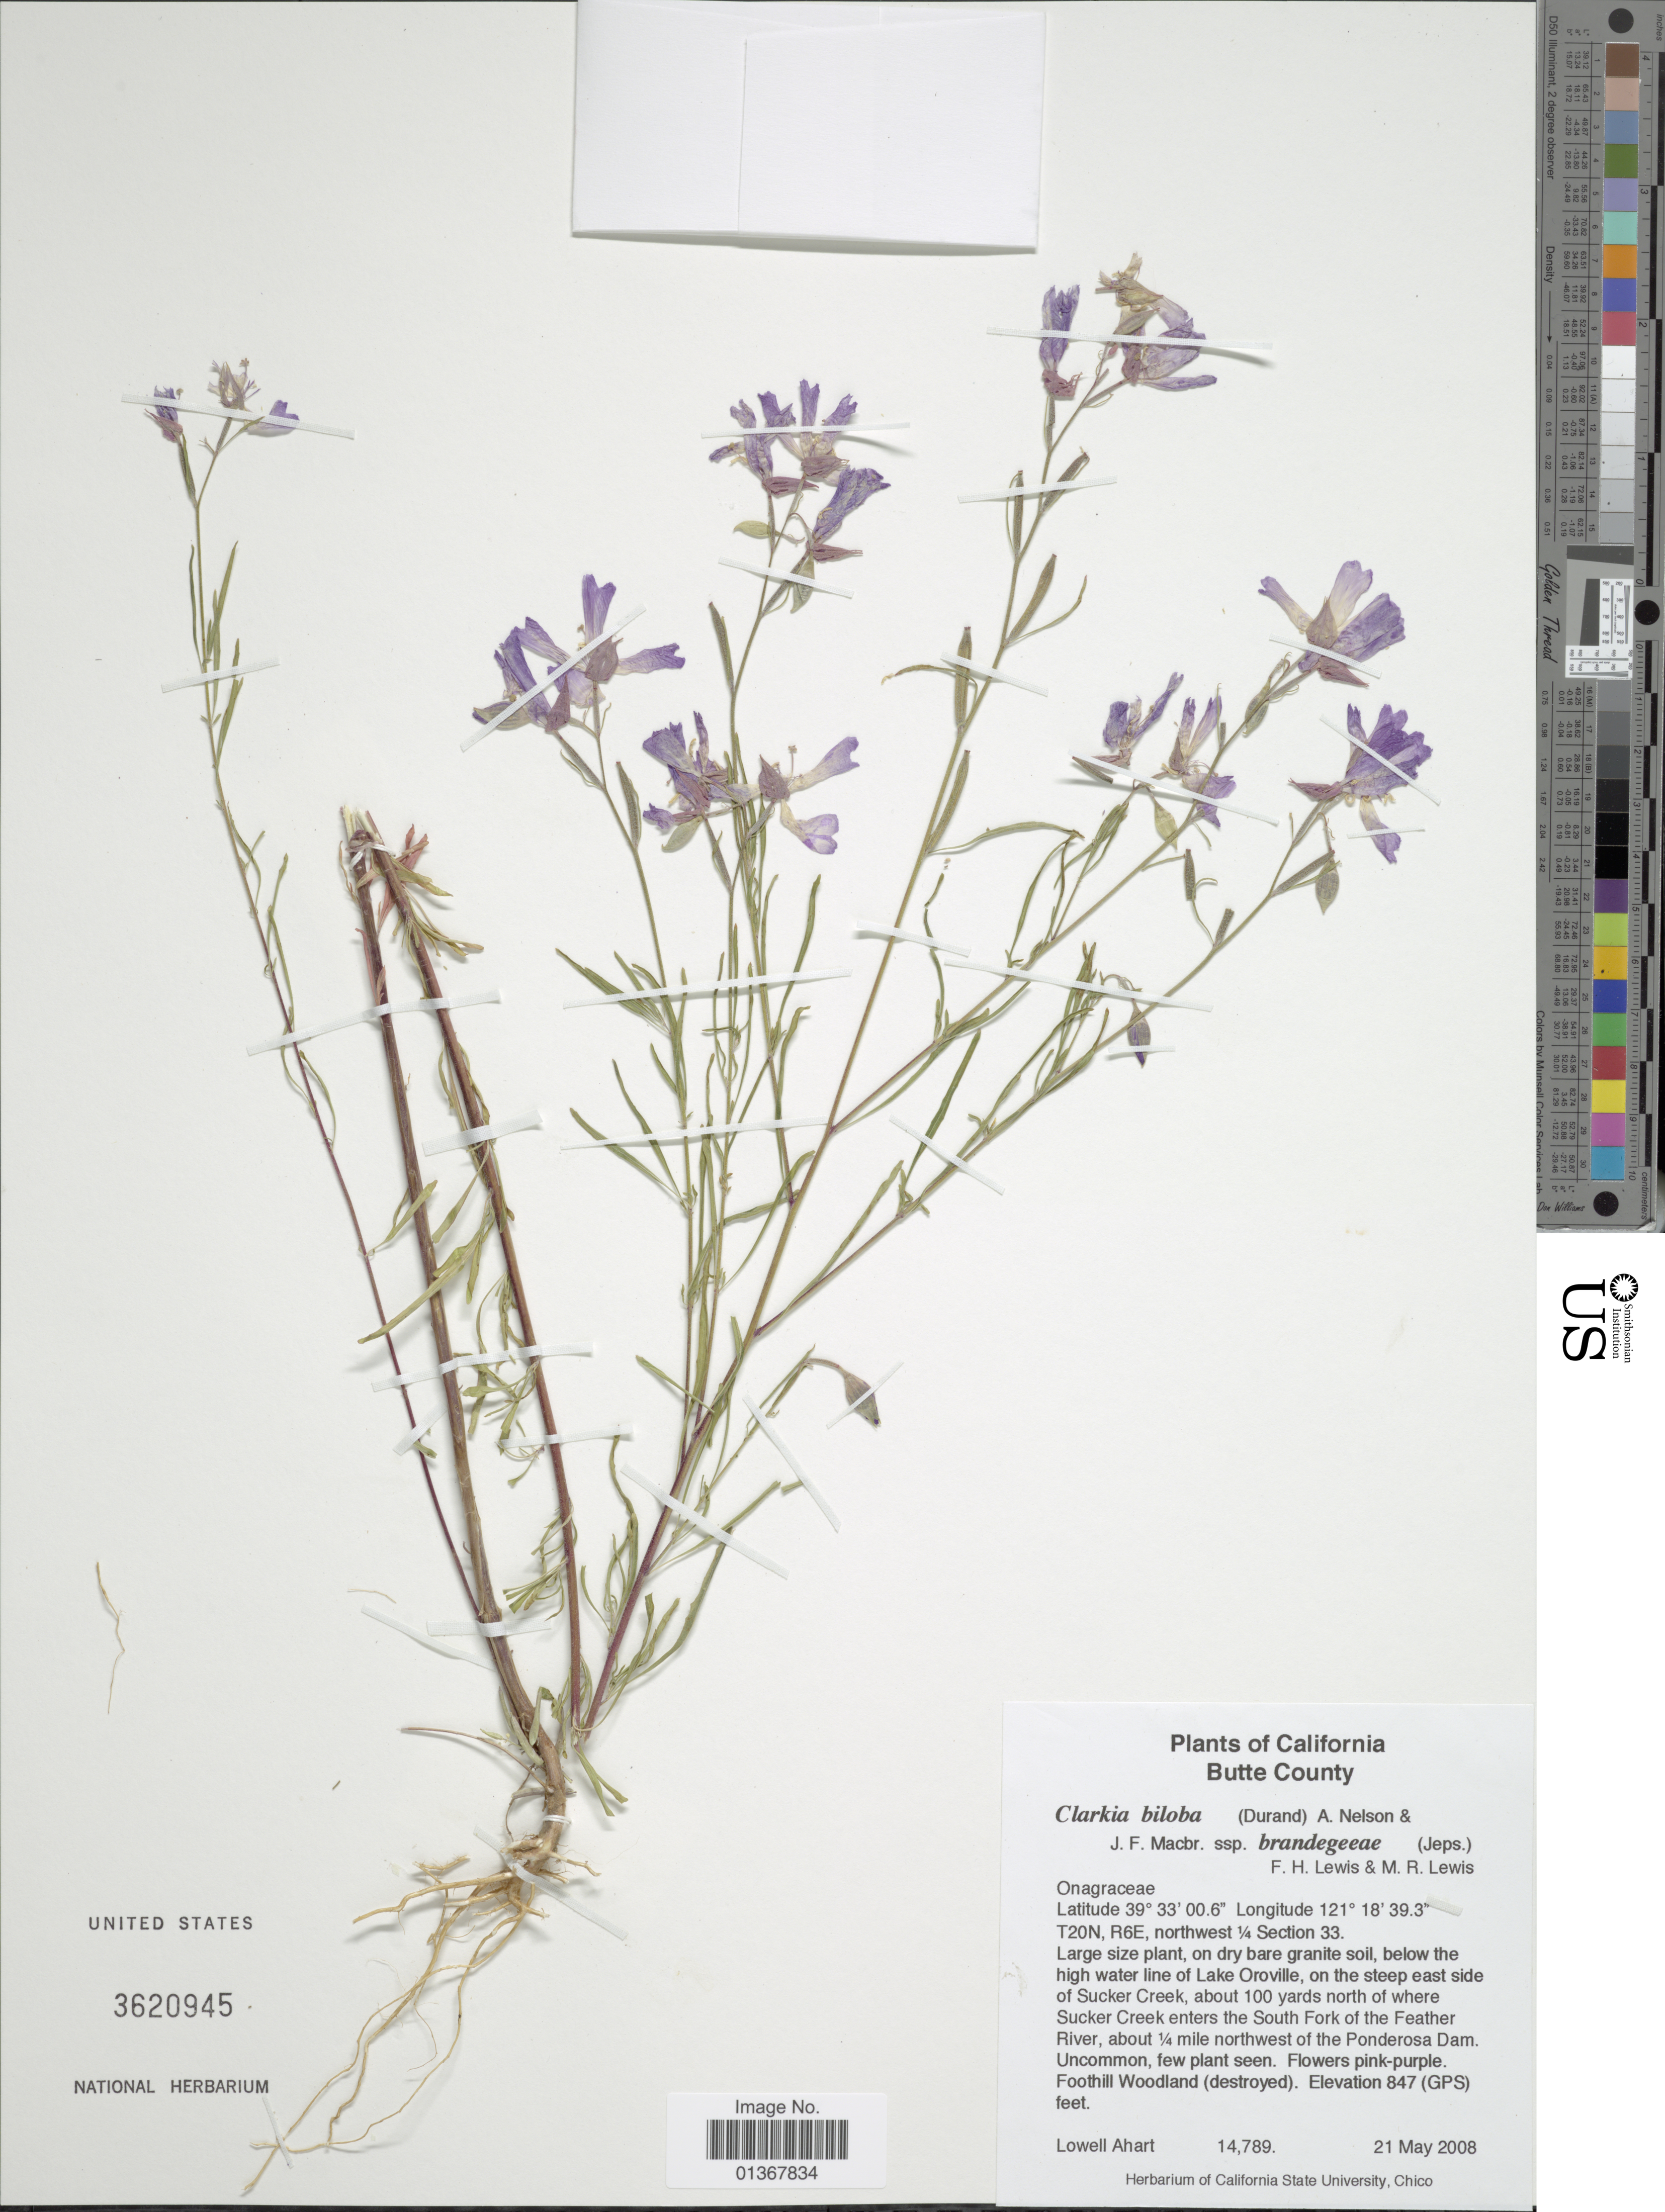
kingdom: Plantae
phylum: Tracheophyta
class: Magnoliopsida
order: Myrtales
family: Onagraceae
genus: Clarkia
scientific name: Clarkia biloba subsp. brandegeae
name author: (Jeps.) F. H. Lewis & M.E. Lewis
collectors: L. Ahart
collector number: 14789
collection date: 2008-05-21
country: United States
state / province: California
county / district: Butte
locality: Butte County. Below the high water line of Lake Oroville, on the steep east side of Sucker Creek, about 100 yards north of where Sucker Creek enters the South Fork of the Feather River, about ¼ mile northwest of the Ponderosa Dam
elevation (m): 258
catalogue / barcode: US 3620945